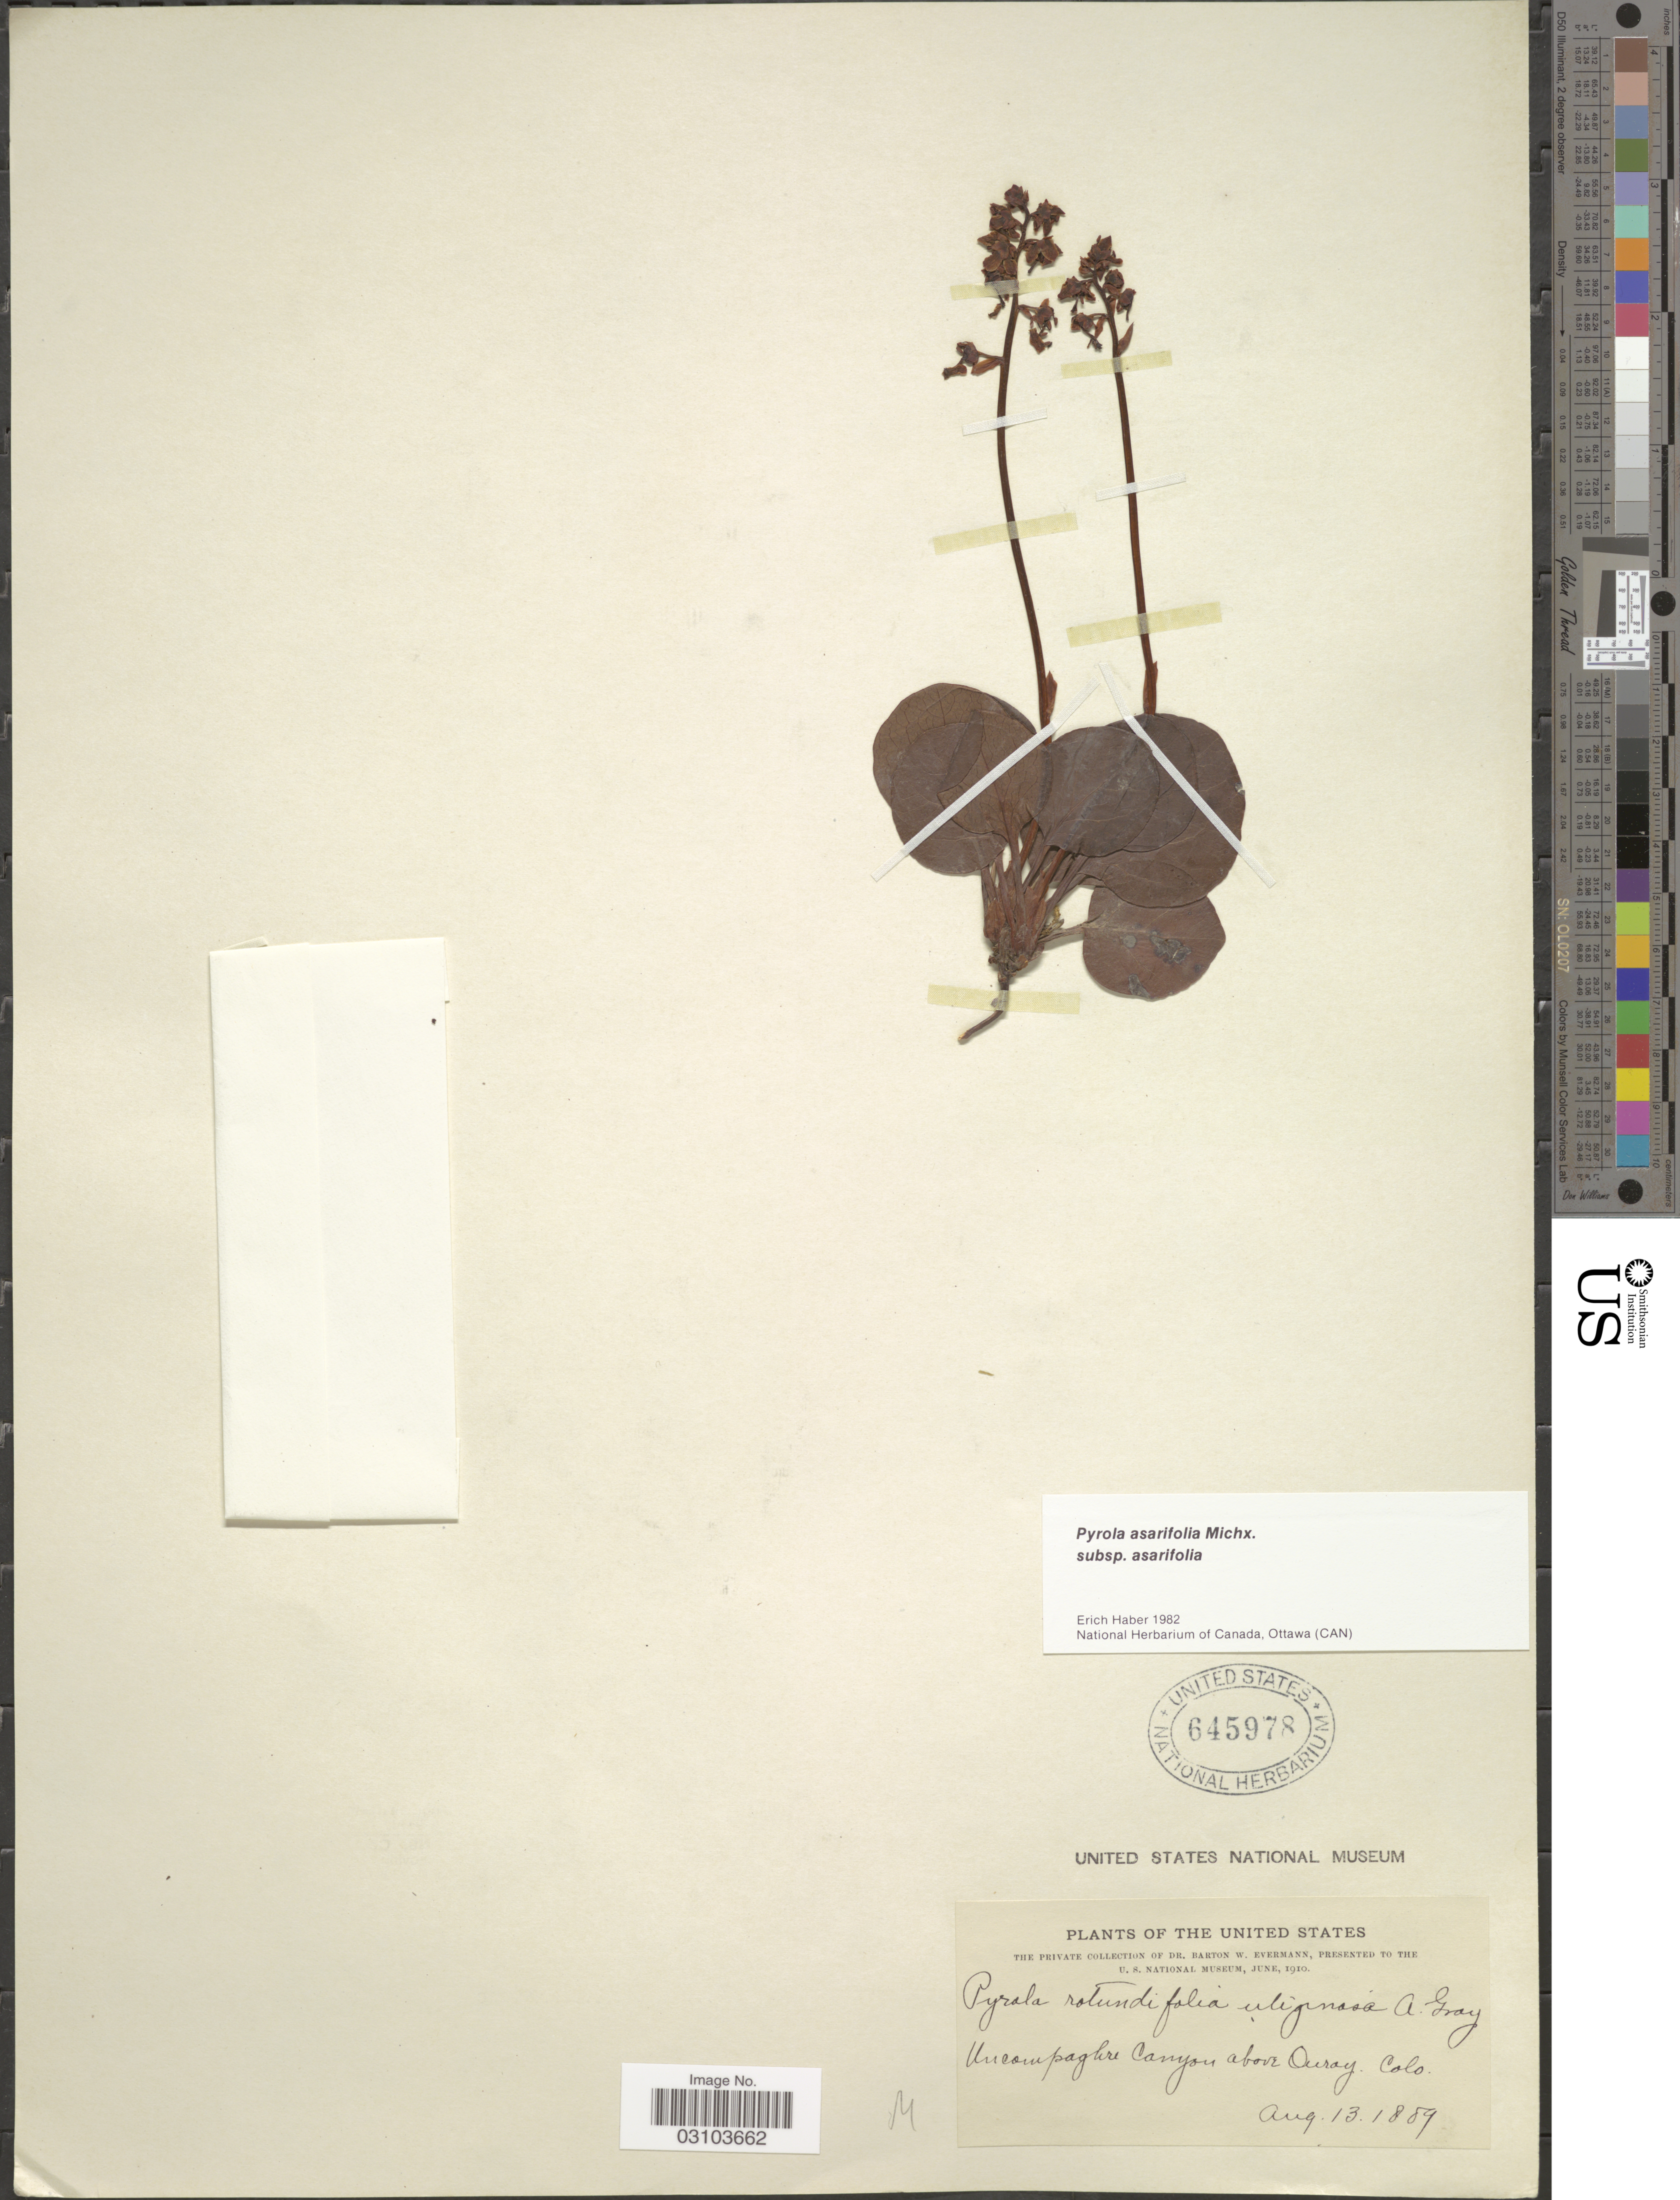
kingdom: Plantae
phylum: Tracheophyta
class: Magnoliopsida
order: Ericales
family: Ericaceae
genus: Pyrola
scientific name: Pyrola asarifolia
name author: Michx.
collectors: B. W. Evermann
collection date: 1889-08-13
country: United States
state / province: Colorado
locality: Uncompaghre Canyon above Ouray. Colo.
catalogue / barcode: US 645978